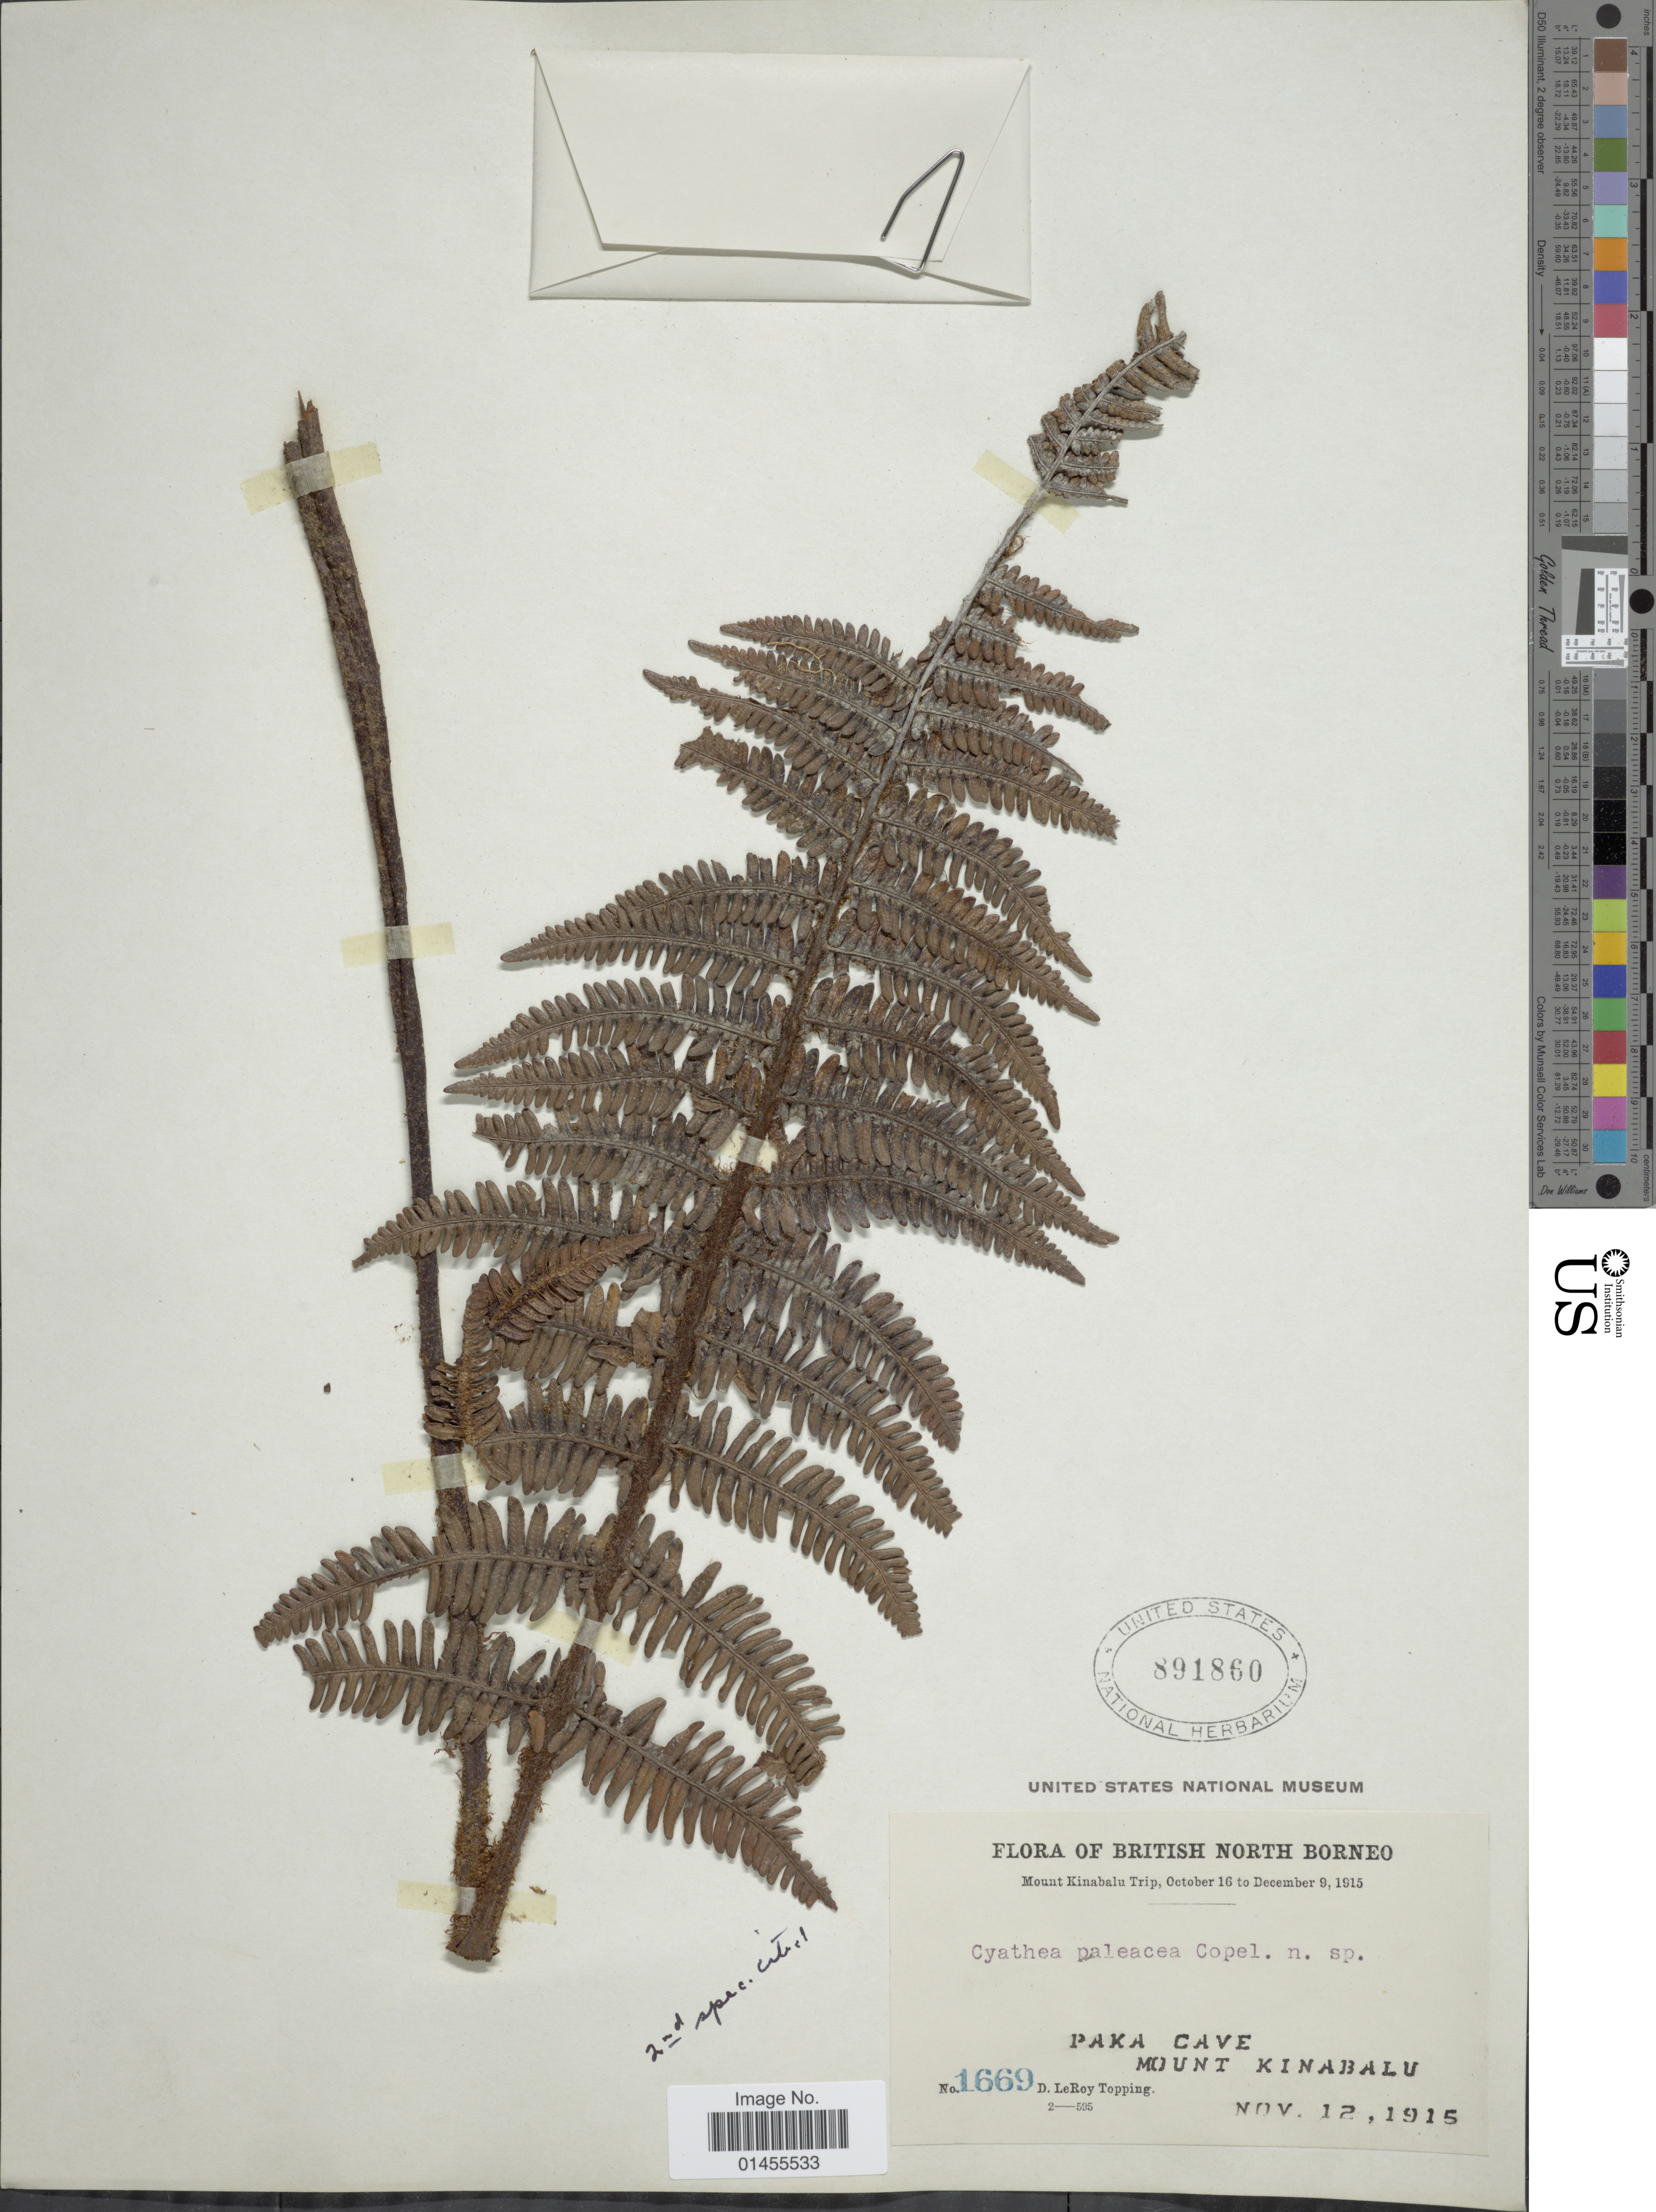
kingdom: Plantae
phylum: Tracheophyta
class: Polypodiopsida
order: Cyatheales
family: Cyatheaceae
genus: Alsophila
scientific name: Alsophila havilandii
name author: (Baker) R.M. Tryon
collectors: D. L. Topping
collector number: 1669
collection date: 1915-11-12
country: Malaysia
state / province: Sabah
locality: British North Borneo. Paka Cave. Mount Kinabalu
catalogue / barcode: US 891860